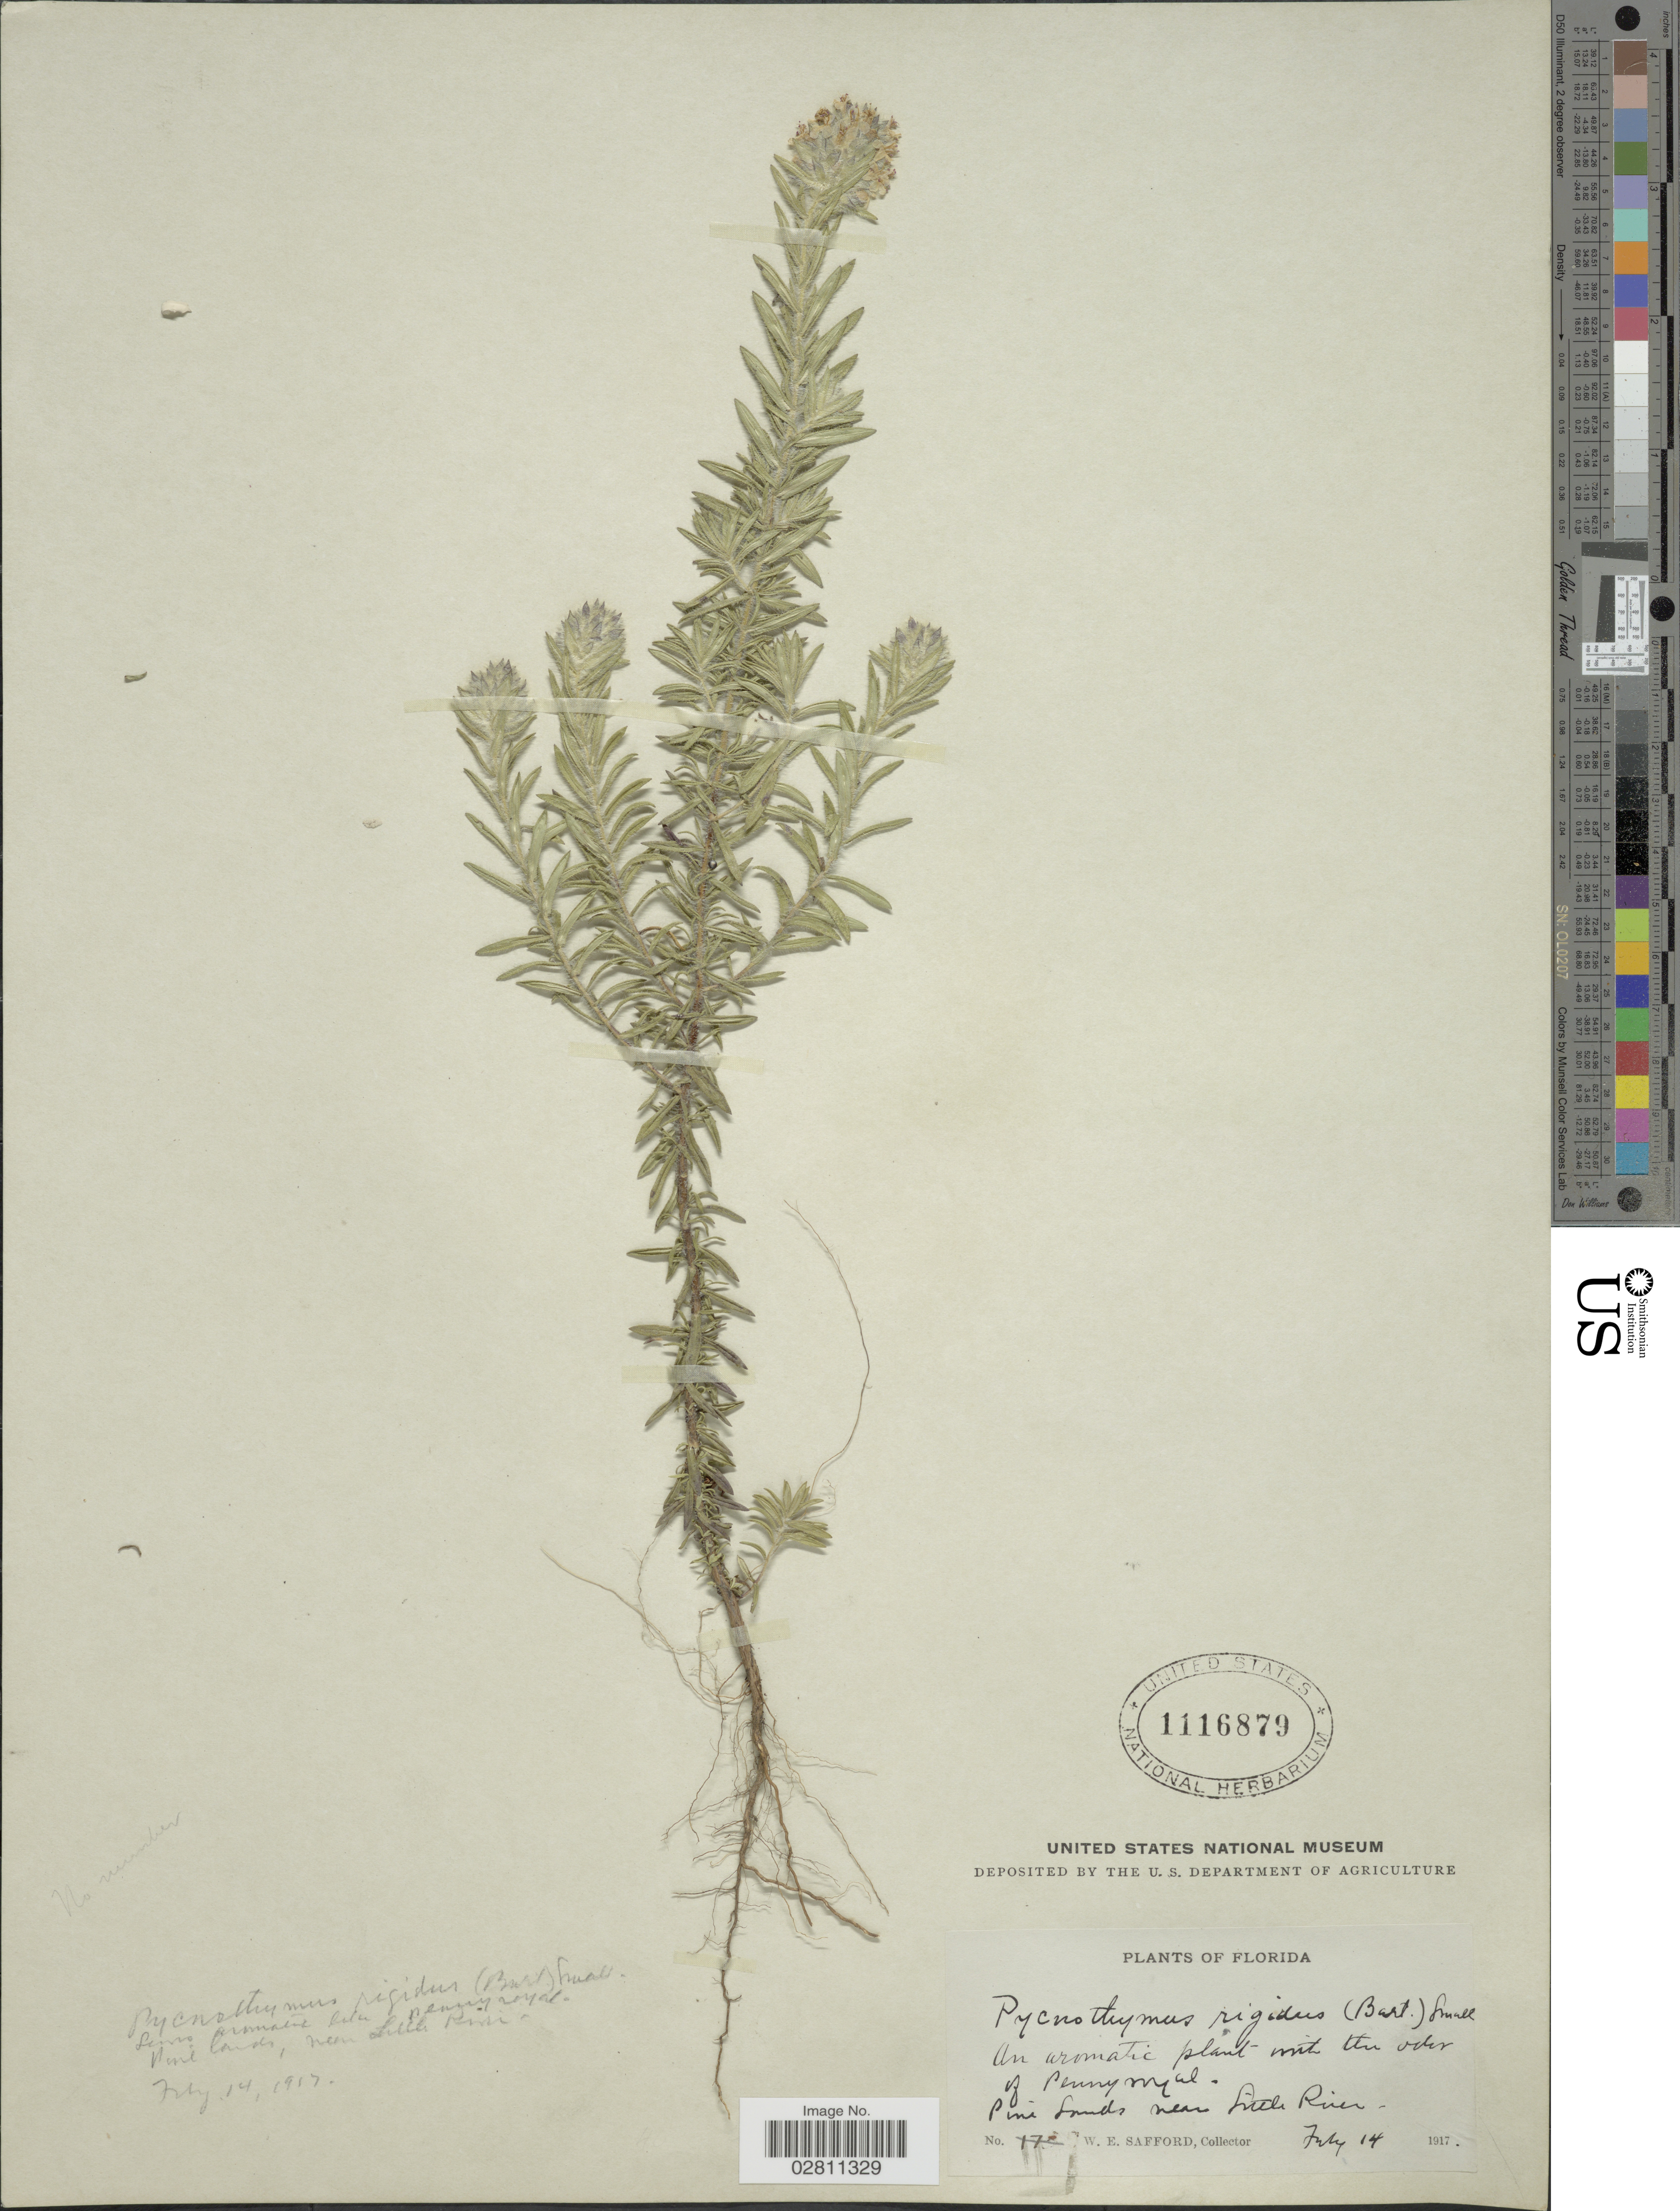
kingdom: Plantae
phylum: Tracheophyta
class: Magnoliopsida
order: Lamiales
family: Lamiaceae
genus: Piloblephis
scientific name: Piloblephis rigida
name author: (Bartram ex Benth.) Raf.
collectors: W. E. Safford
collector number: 17?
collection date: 1917-07-14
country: United States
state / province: Florida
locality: Near Little River.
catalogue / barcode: US 1116879